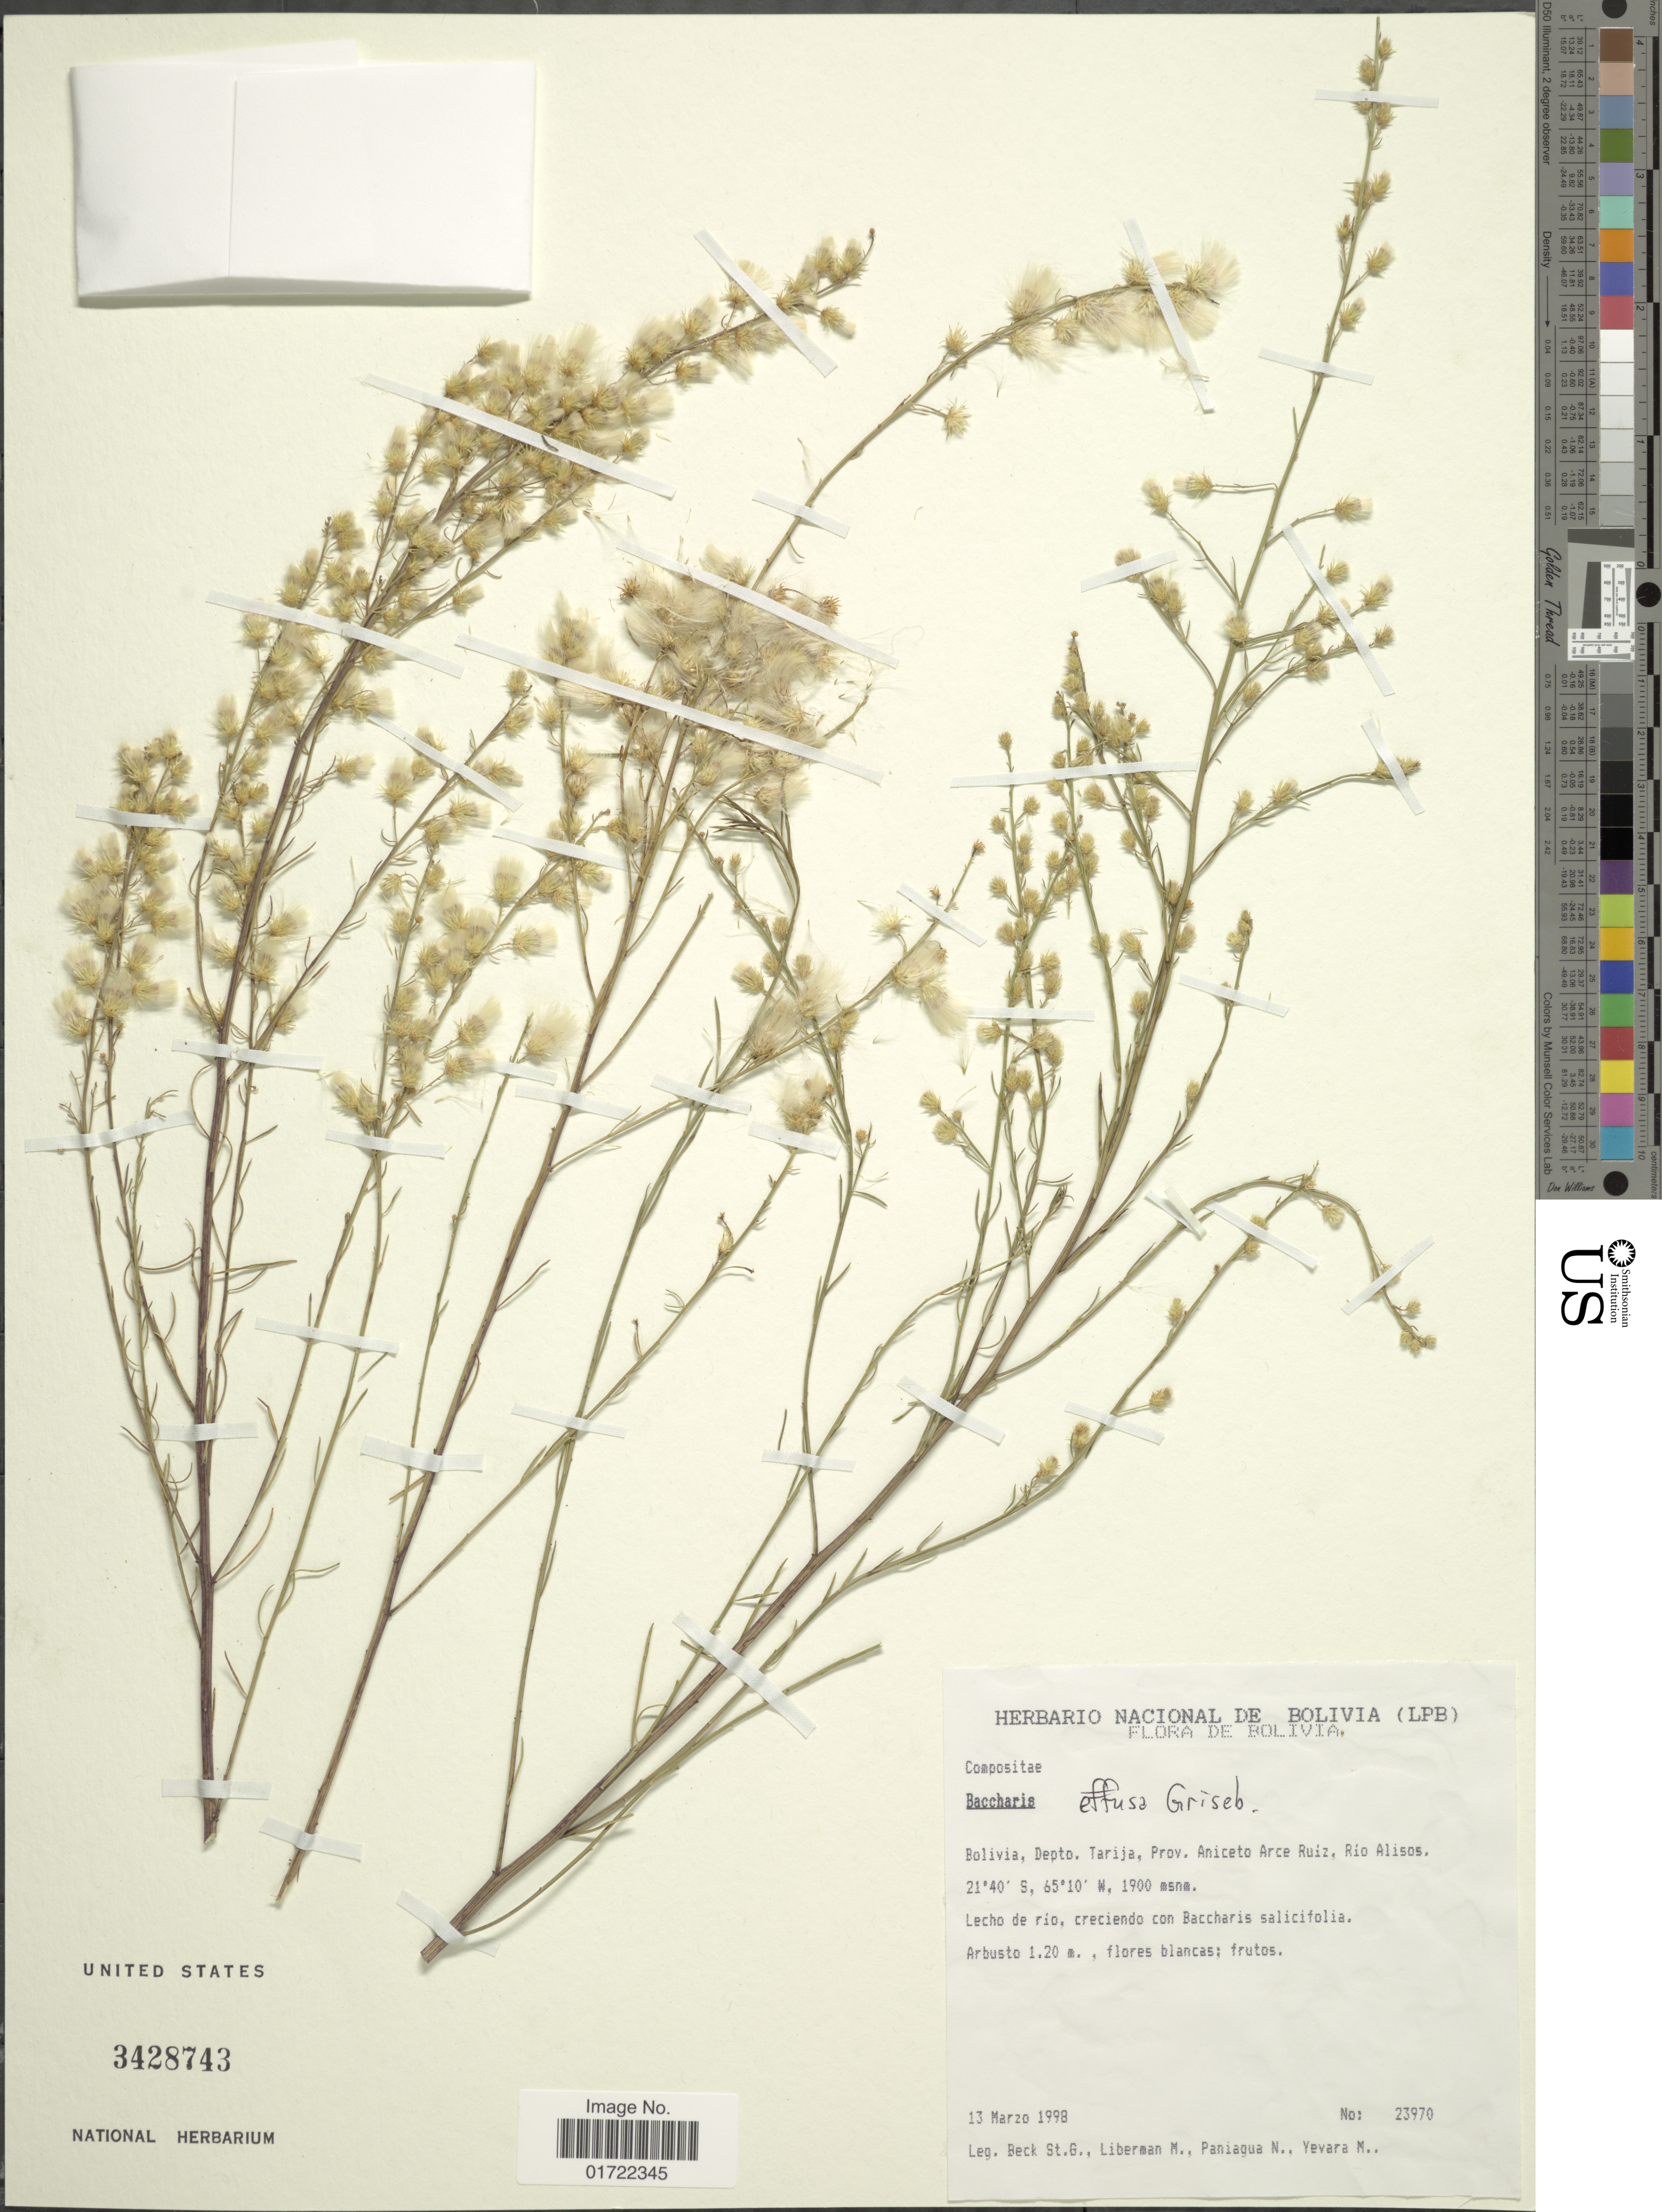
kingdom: Plantae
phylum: Tracheophyta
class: Magnoliopsida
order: Asterales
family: Asteraceae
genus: Baccharis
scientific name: Baccharis effusa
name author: Griseb.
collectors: S. G. Beck, M. Liberman, N. Paniagua & M. Yevara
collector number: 23970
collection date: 1998-03-13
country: Bolivia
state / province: Tarija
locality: Prov. Aniceto Arce Ruiz, Rio Alisos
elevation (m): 1900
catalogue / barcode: US 3428743